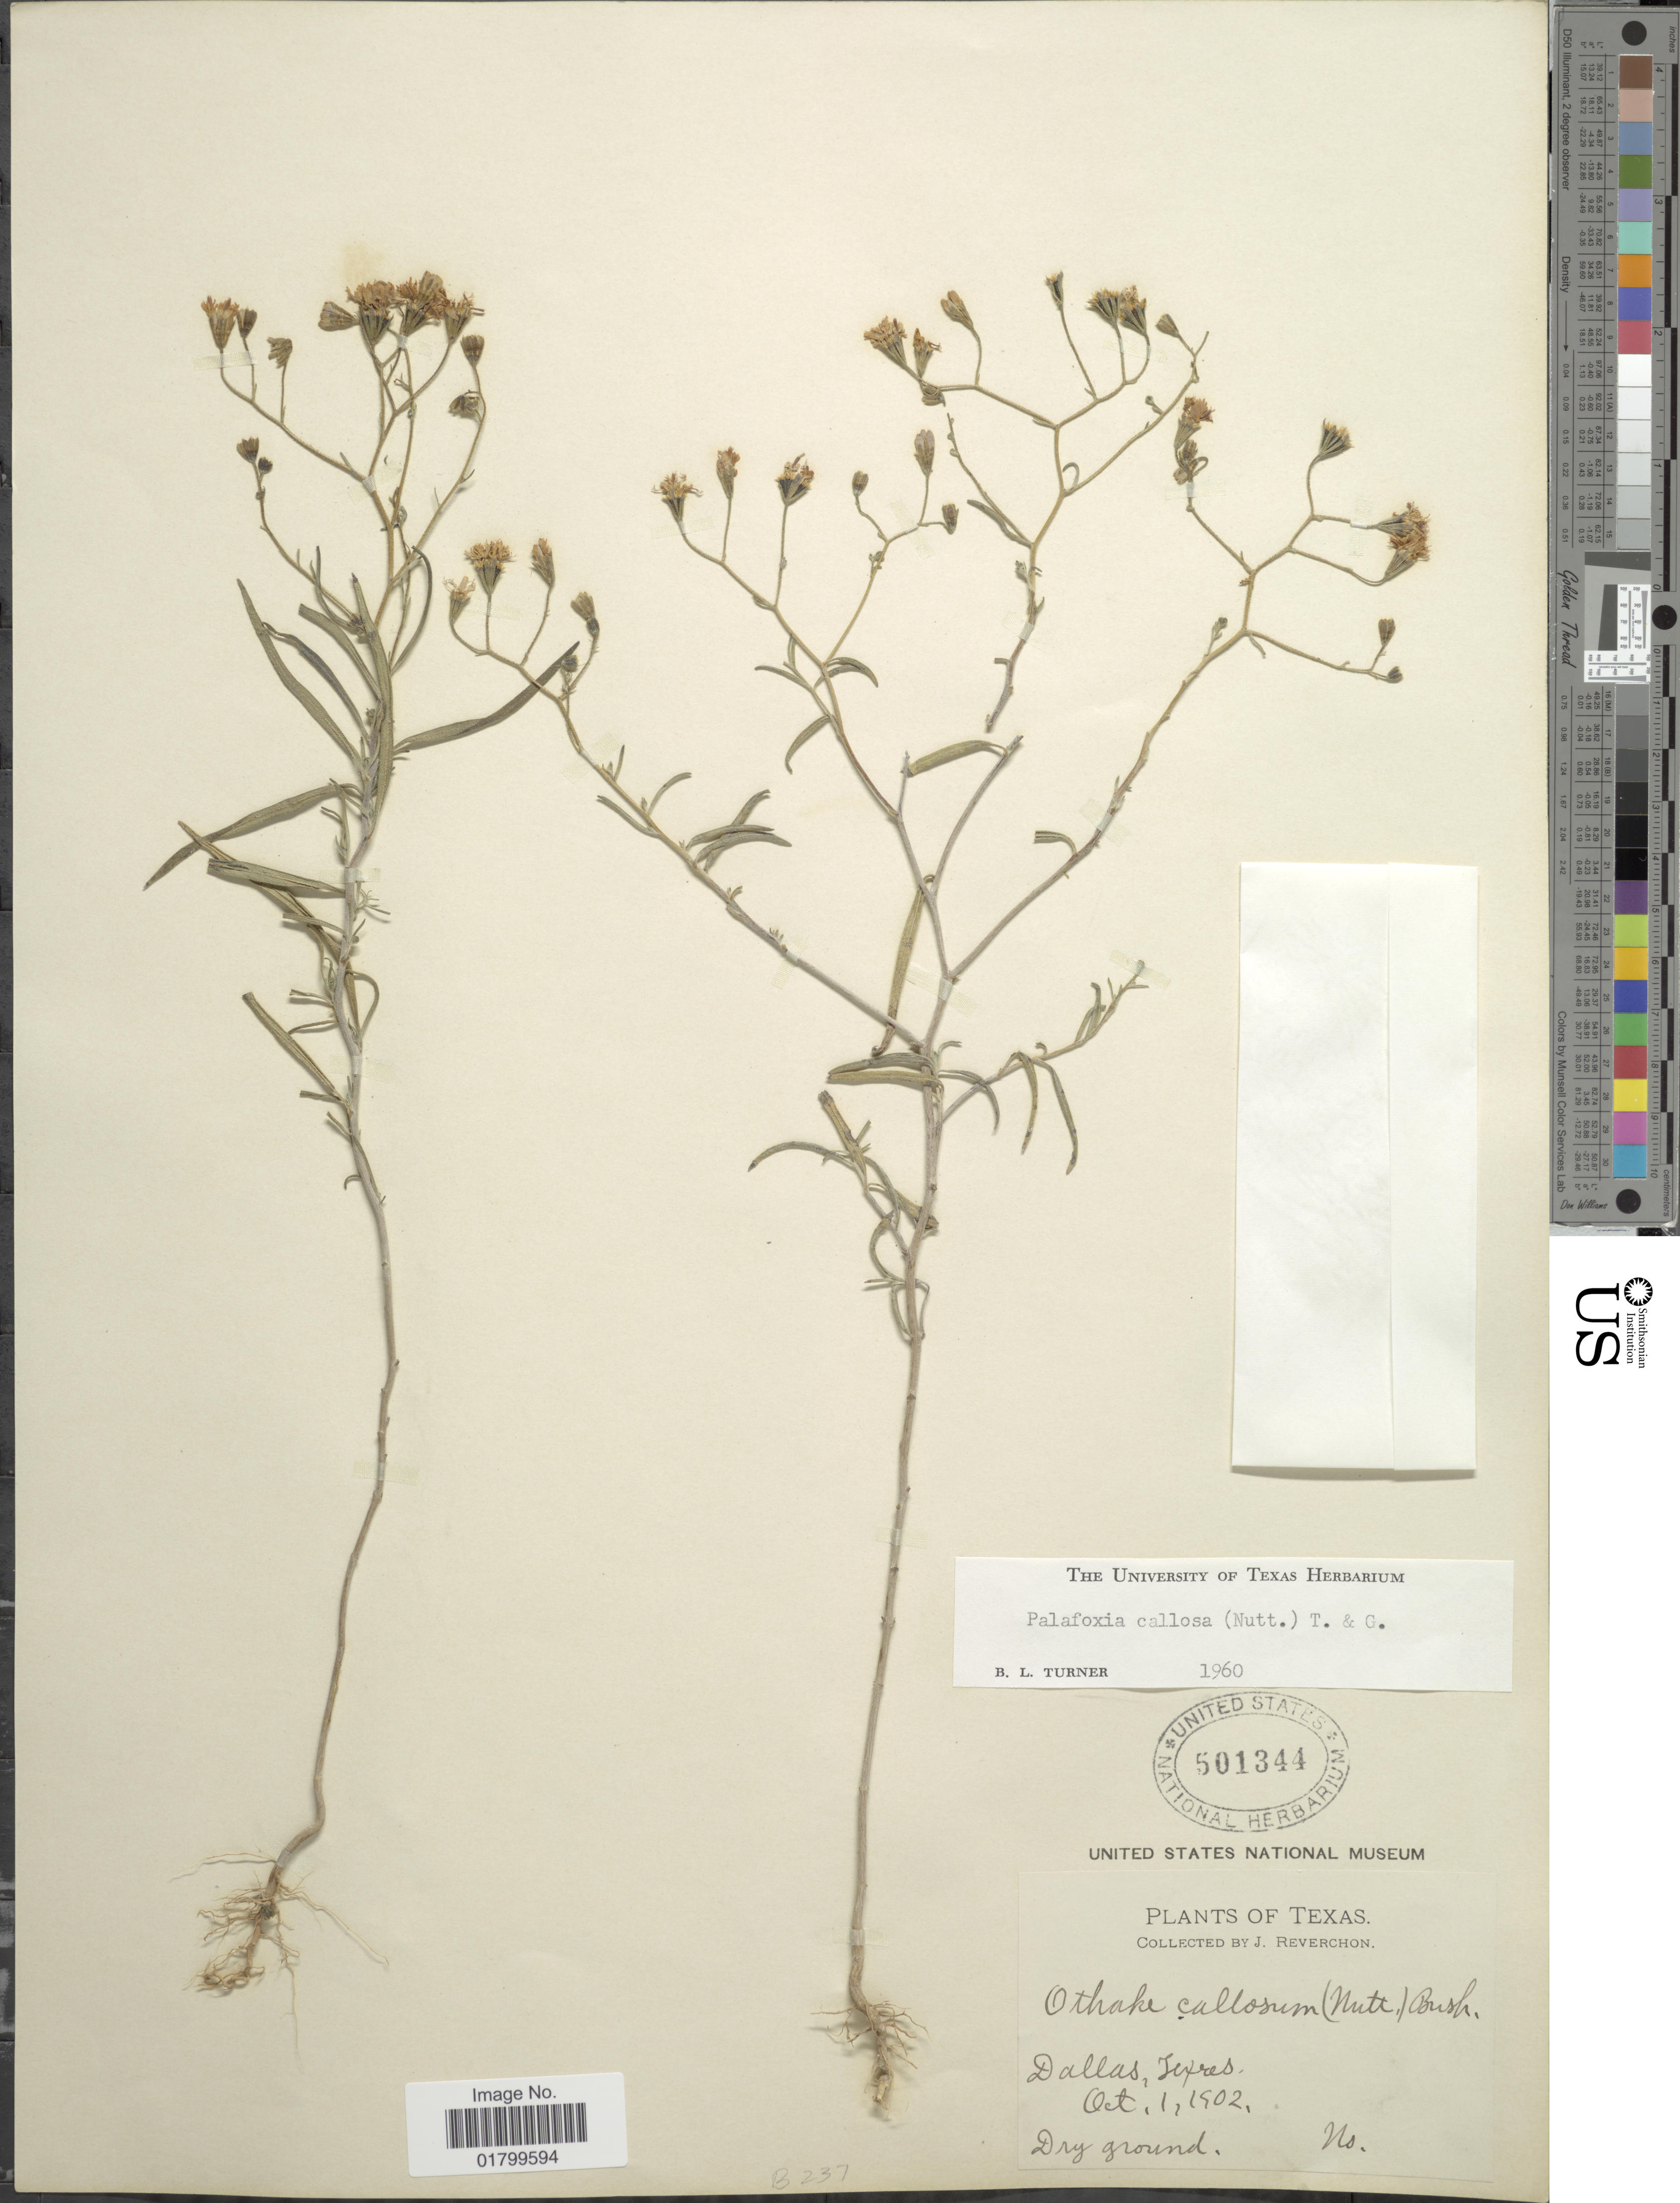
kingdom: Plantae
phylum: Tracheophyta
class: Magnoliopsida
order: Asterales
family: Asteraceae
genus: Palafoxia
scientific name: Palafoxia callosa var. callosa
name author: (Nutt.) Torr. & A. Gray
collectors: J. Reverchon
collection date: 1902-10-01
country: United States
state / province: Texas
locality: Dallas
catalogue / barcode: US 501344